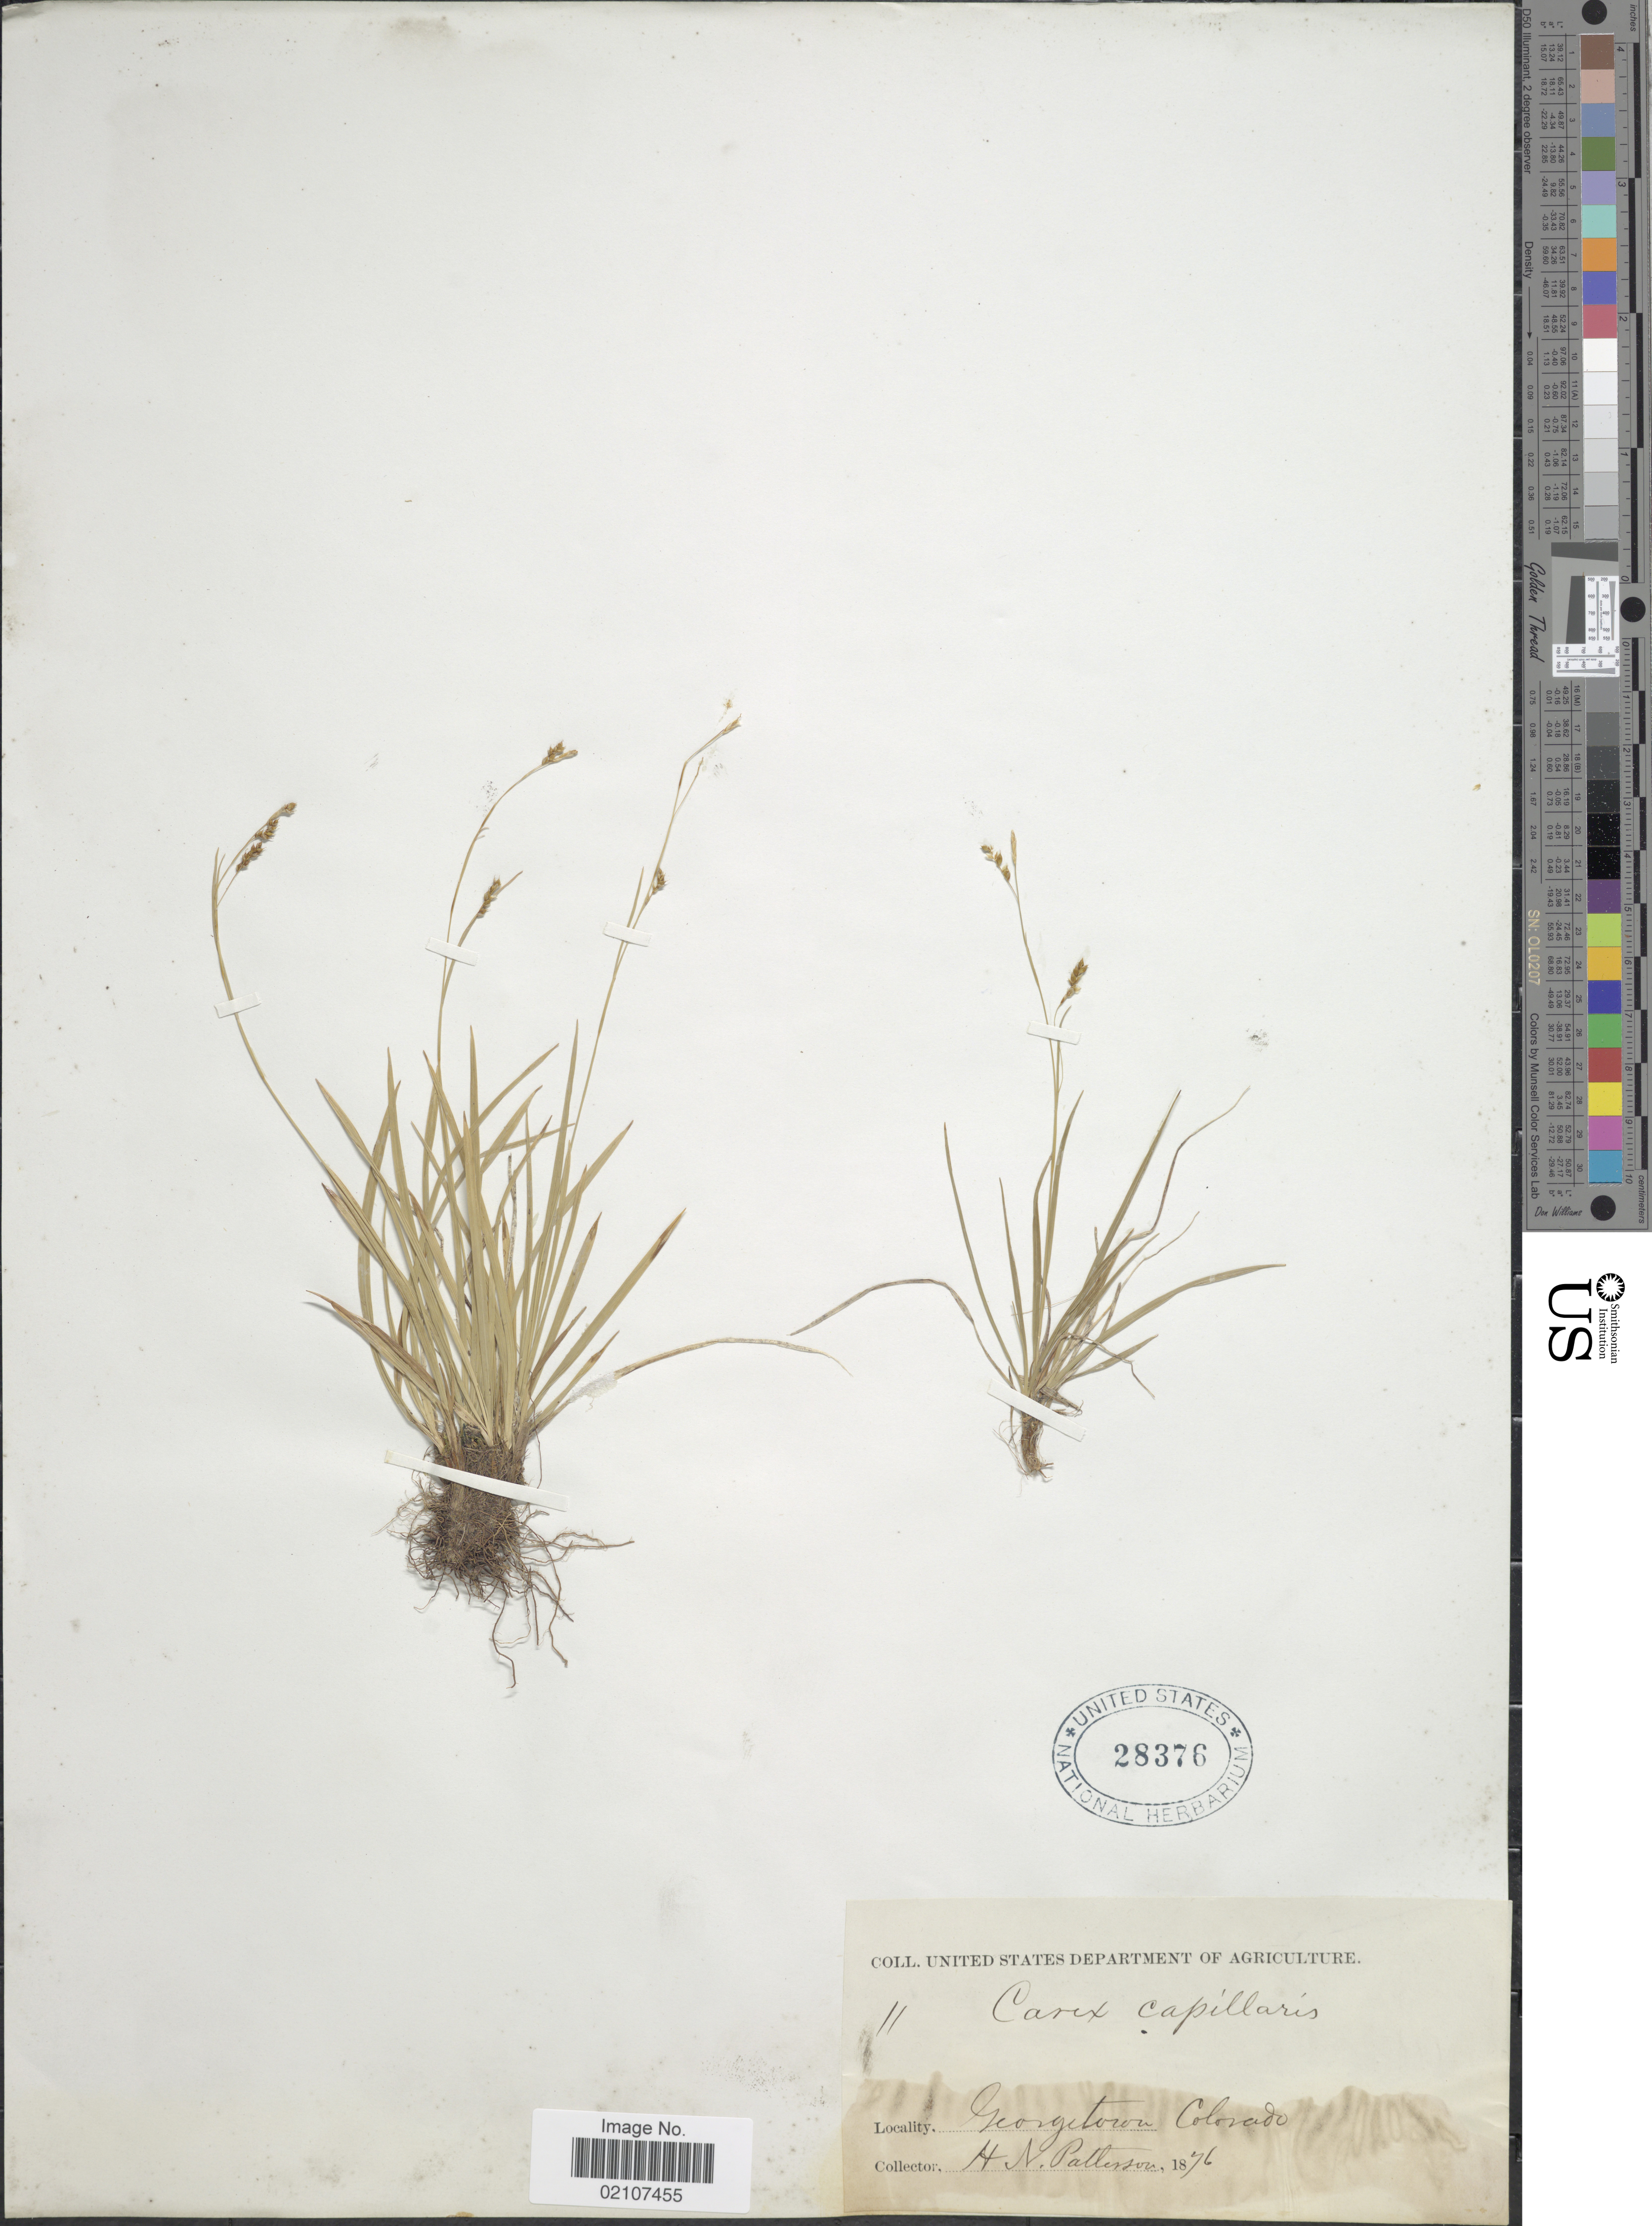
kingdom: Plantae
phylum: Tracheophyta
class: Liliopsida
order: Poales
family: Cyperaceae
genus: Carex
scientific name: Carex capillaris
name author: L.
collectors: H. N. Patterson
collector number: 11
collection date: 1867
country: United States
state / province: Colorado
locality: Georgetown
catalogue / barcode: US 28376